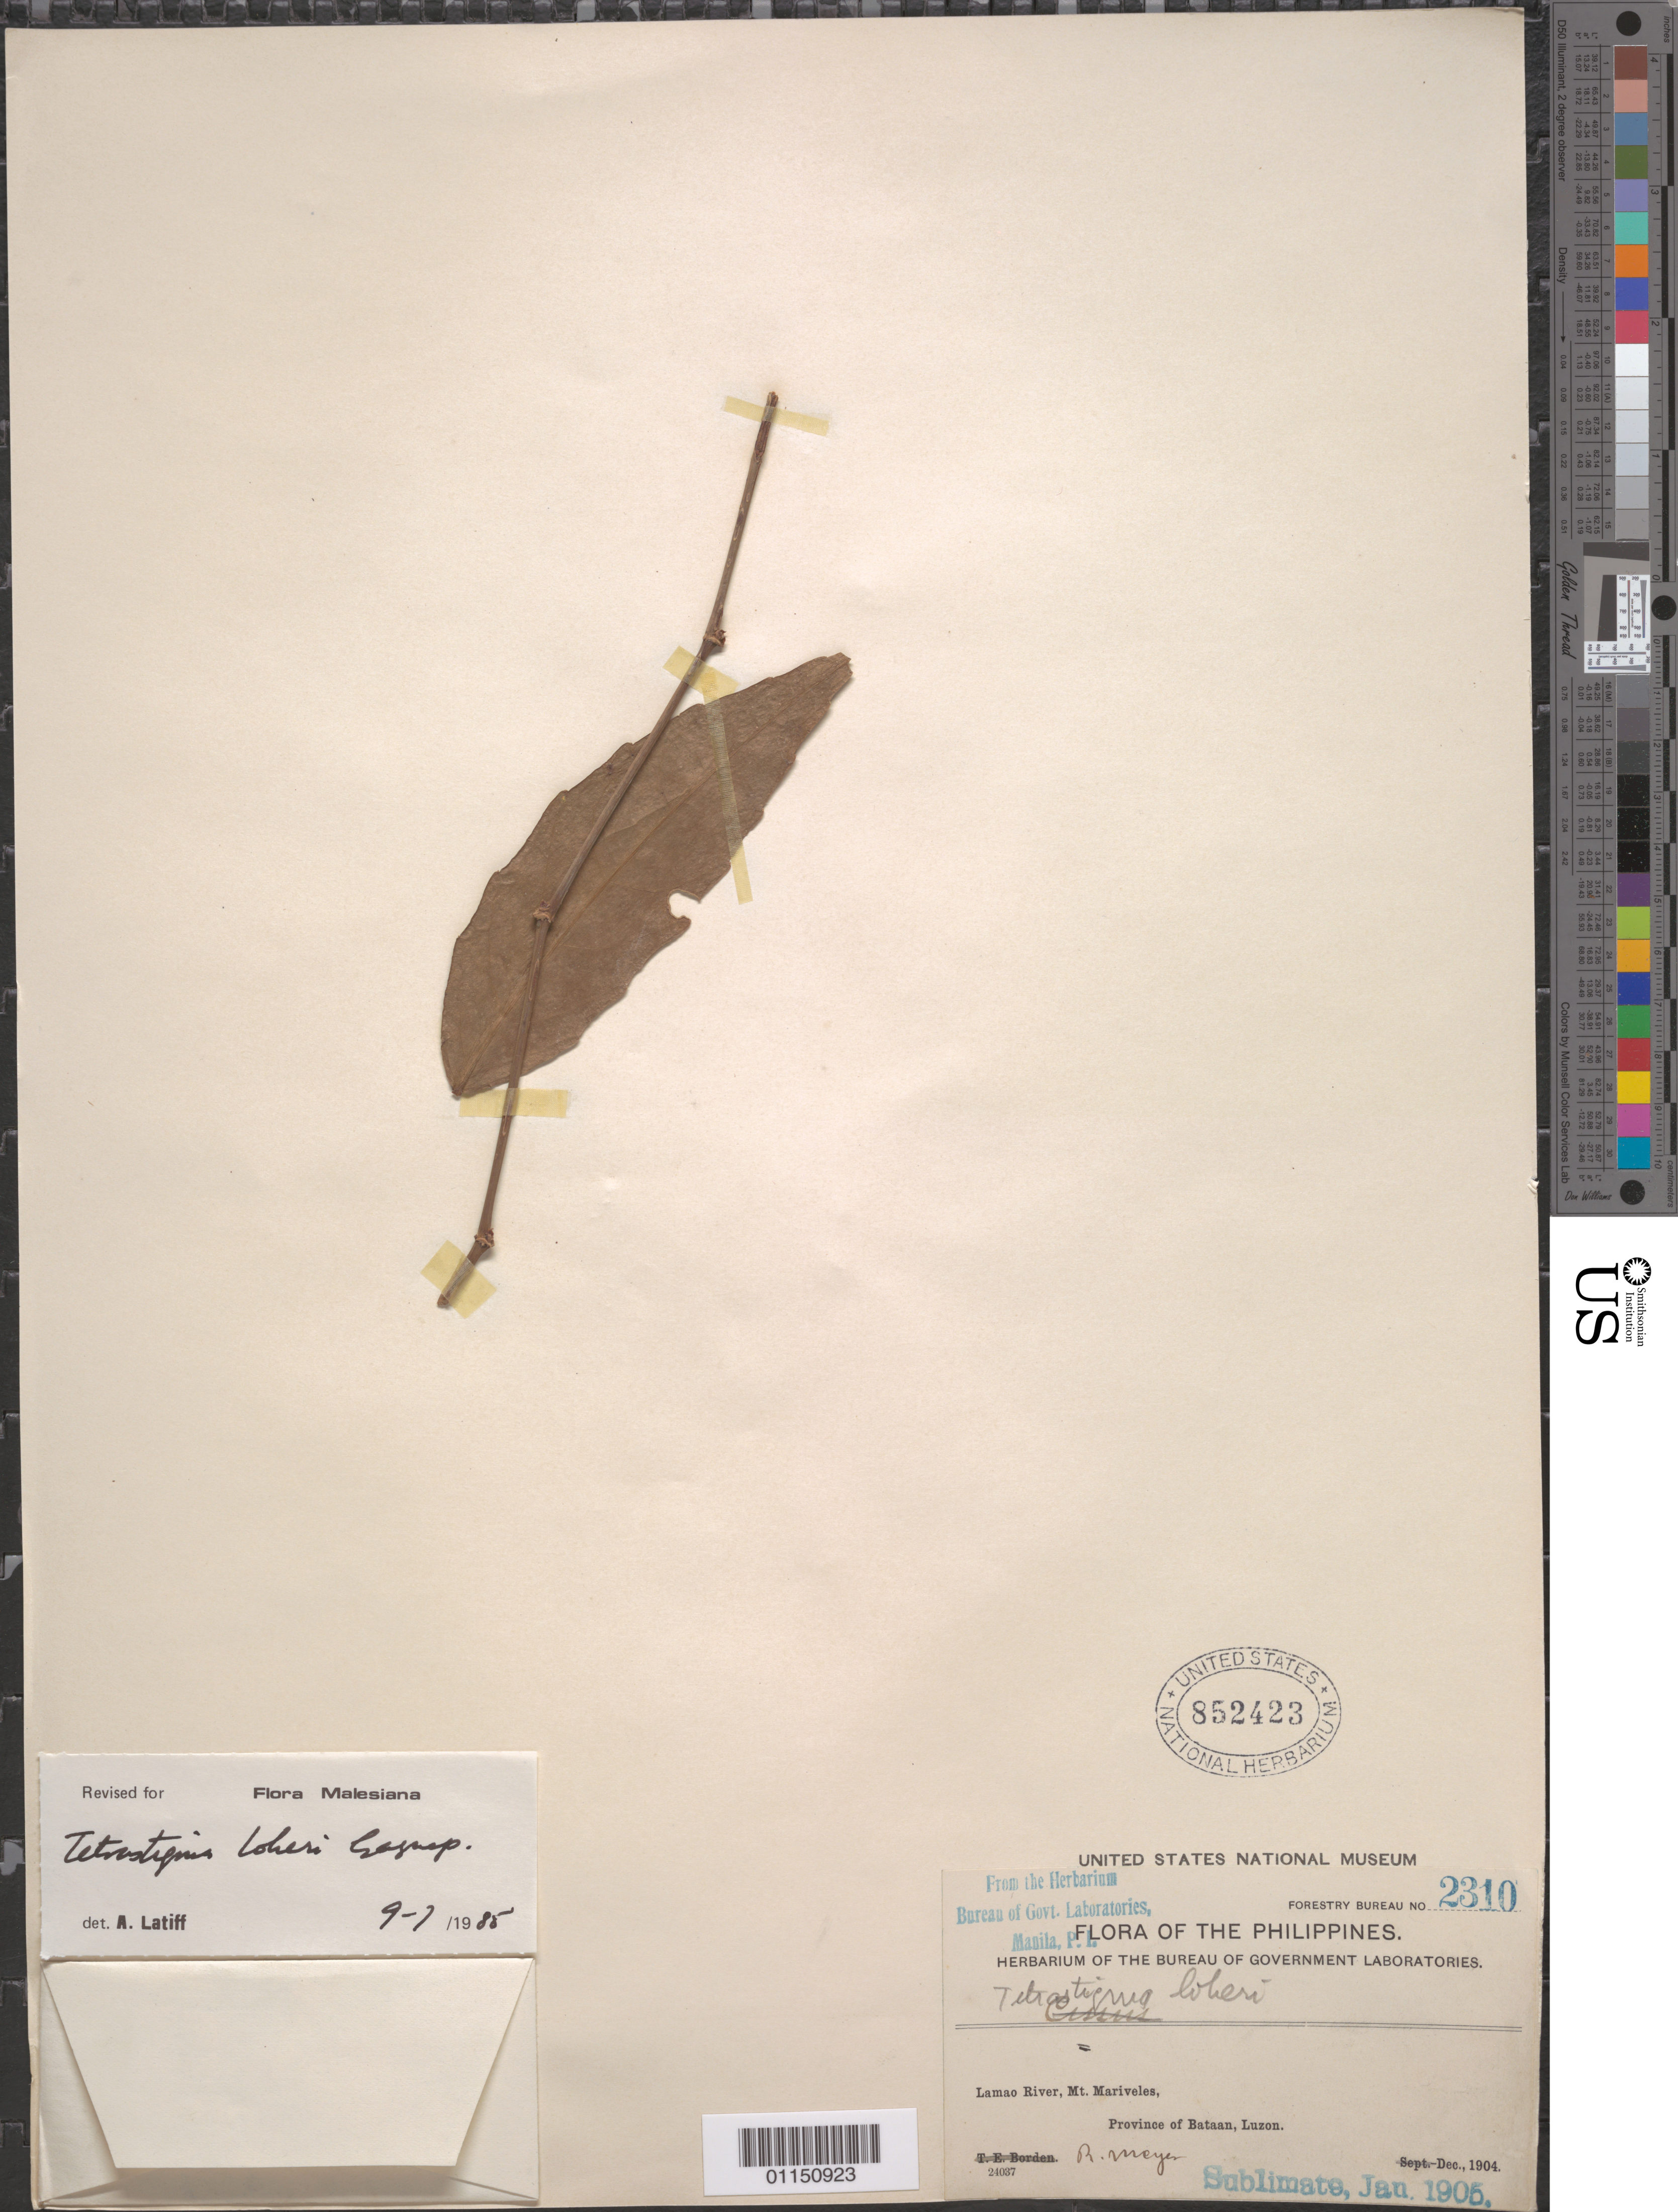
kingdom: Plantae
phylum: Tracheophyta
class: Magnoliopsida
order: Vitales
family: Vitaceae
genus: Tetrastigma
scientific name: Tetrastigma loheri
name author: Gagnep.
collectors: R. Meyer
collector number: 2310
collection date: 1904-09/1904-12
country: Philippines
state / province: Central Luzon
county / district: Bataan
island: Luzon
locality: Lamao River, Mt Mariveles, Central Luzon.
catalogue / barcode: US 852423